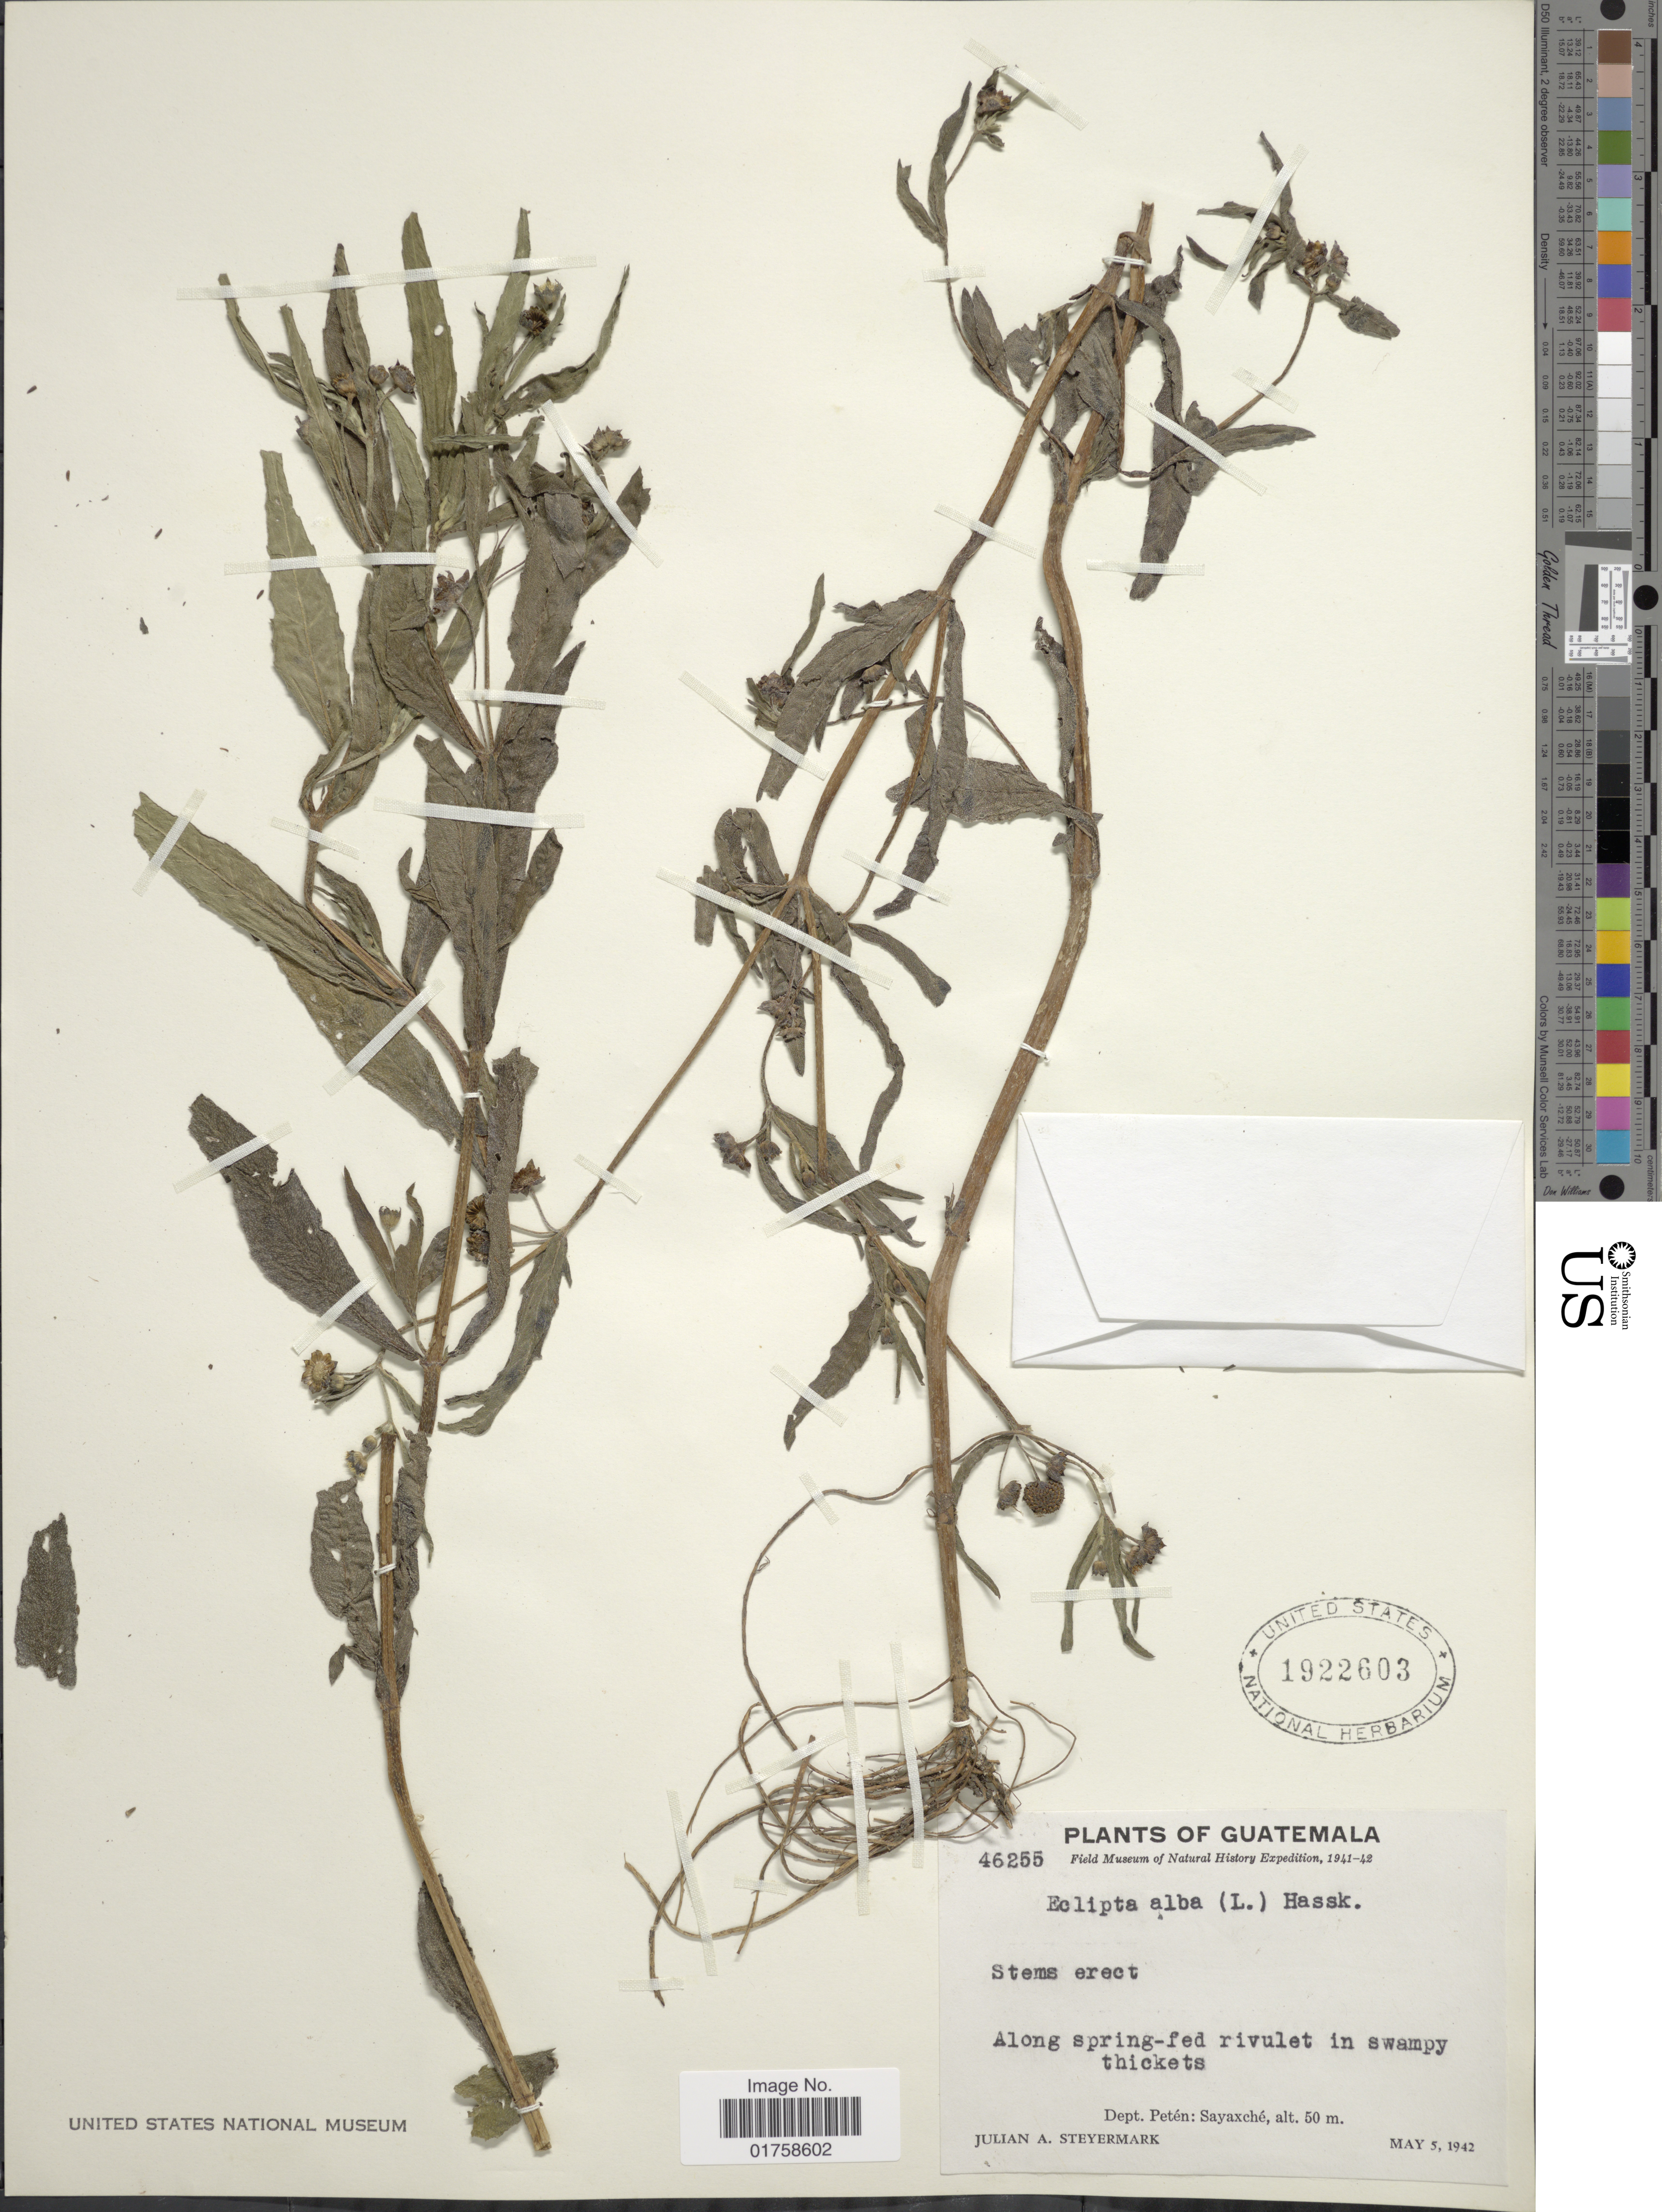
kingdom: Plantae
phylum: Tracheophyta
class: Magnoliopsida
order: Asterales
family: Asteraceae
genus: Eclipta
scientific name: Eclipta alba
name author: (L.) Hassk.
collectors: J. Steyermark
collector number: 46255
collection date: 1942-05-05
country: Guatemala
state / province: El Petén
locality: Guatemala. Dept. El Peten: Sayaxche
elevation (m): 50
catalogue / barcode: US 1922603